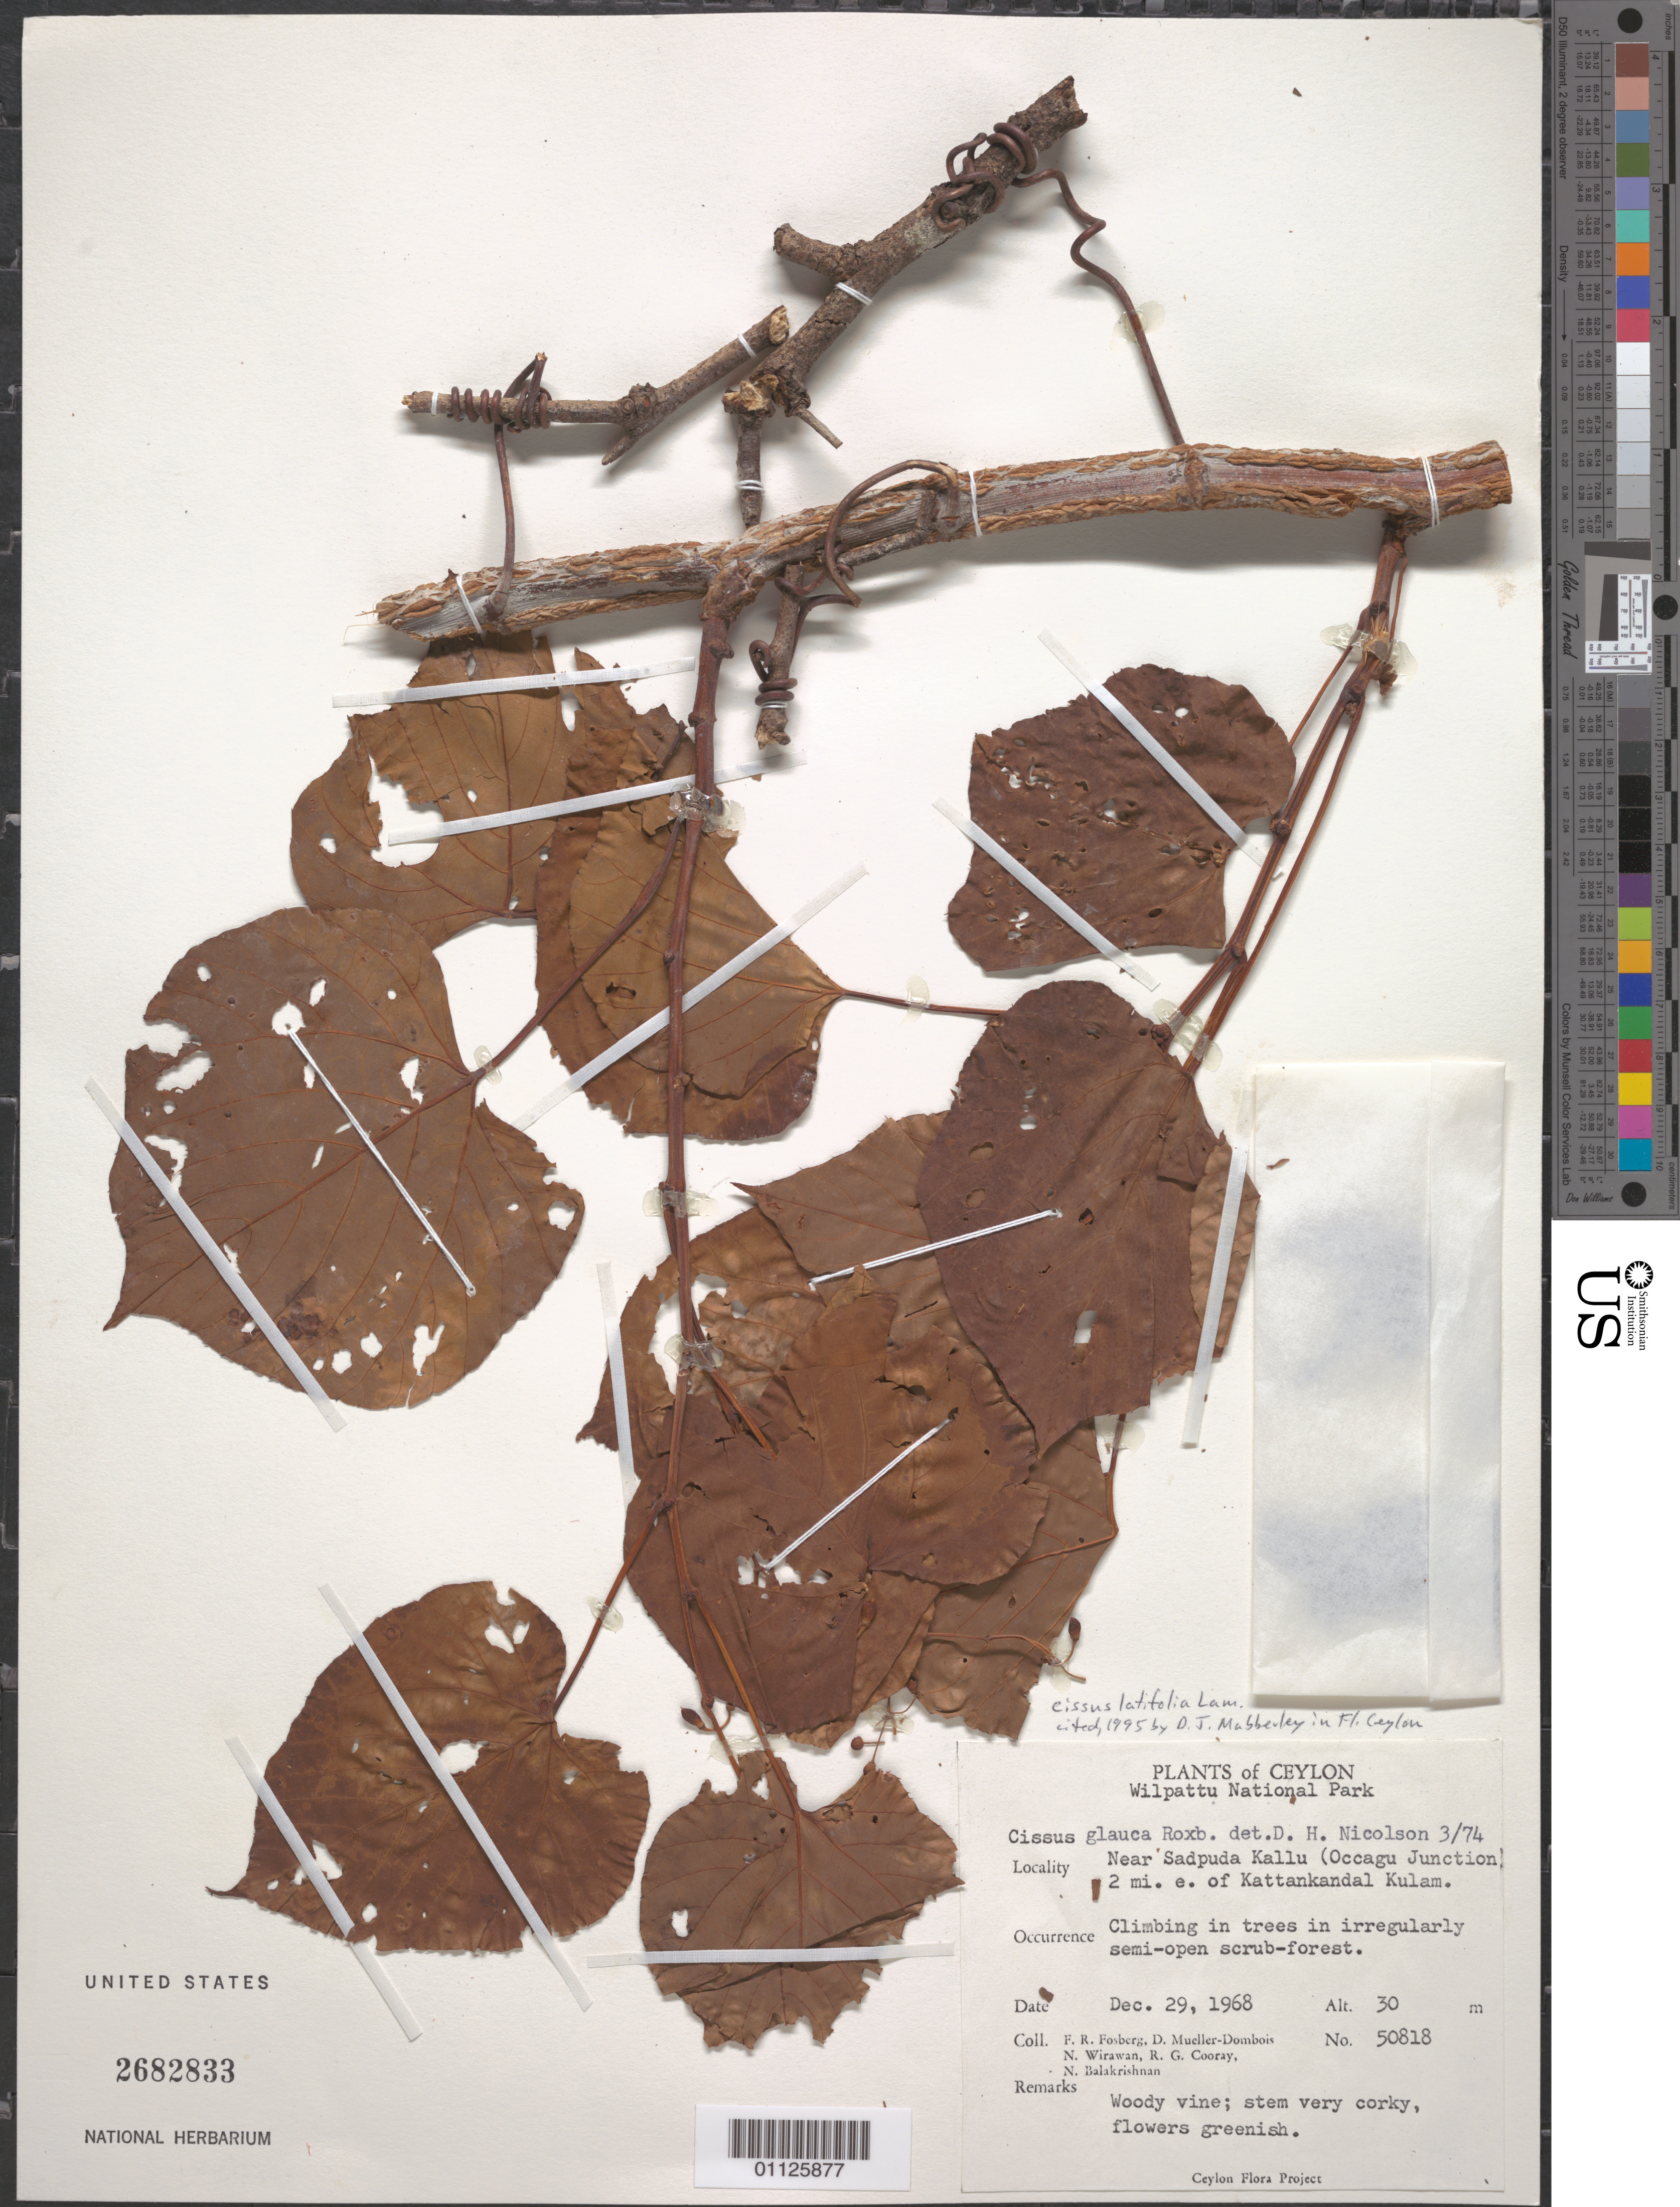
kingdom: Plantae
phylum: Tracheophyta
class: Magnoliopsida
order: Vitales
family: Vitaceae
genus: Cissus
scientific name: Cissus latifolia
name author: Lam.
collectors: F. R. Fosberg, D. Mueller-Dombois, N. Wirawan, R. Cooray & N. P. Balakrishnan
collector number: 50818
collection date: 1968-12-29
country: Sri Lanka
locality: Near sadpuda Kallu (Occagu Junction) 2 mi E of Kattankandal Kulam. Wilpattu National Park.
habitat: Woody vine. Climbing in trees in irregularly semi-open scrub-forest.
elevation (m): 30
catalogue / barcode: US 2682833